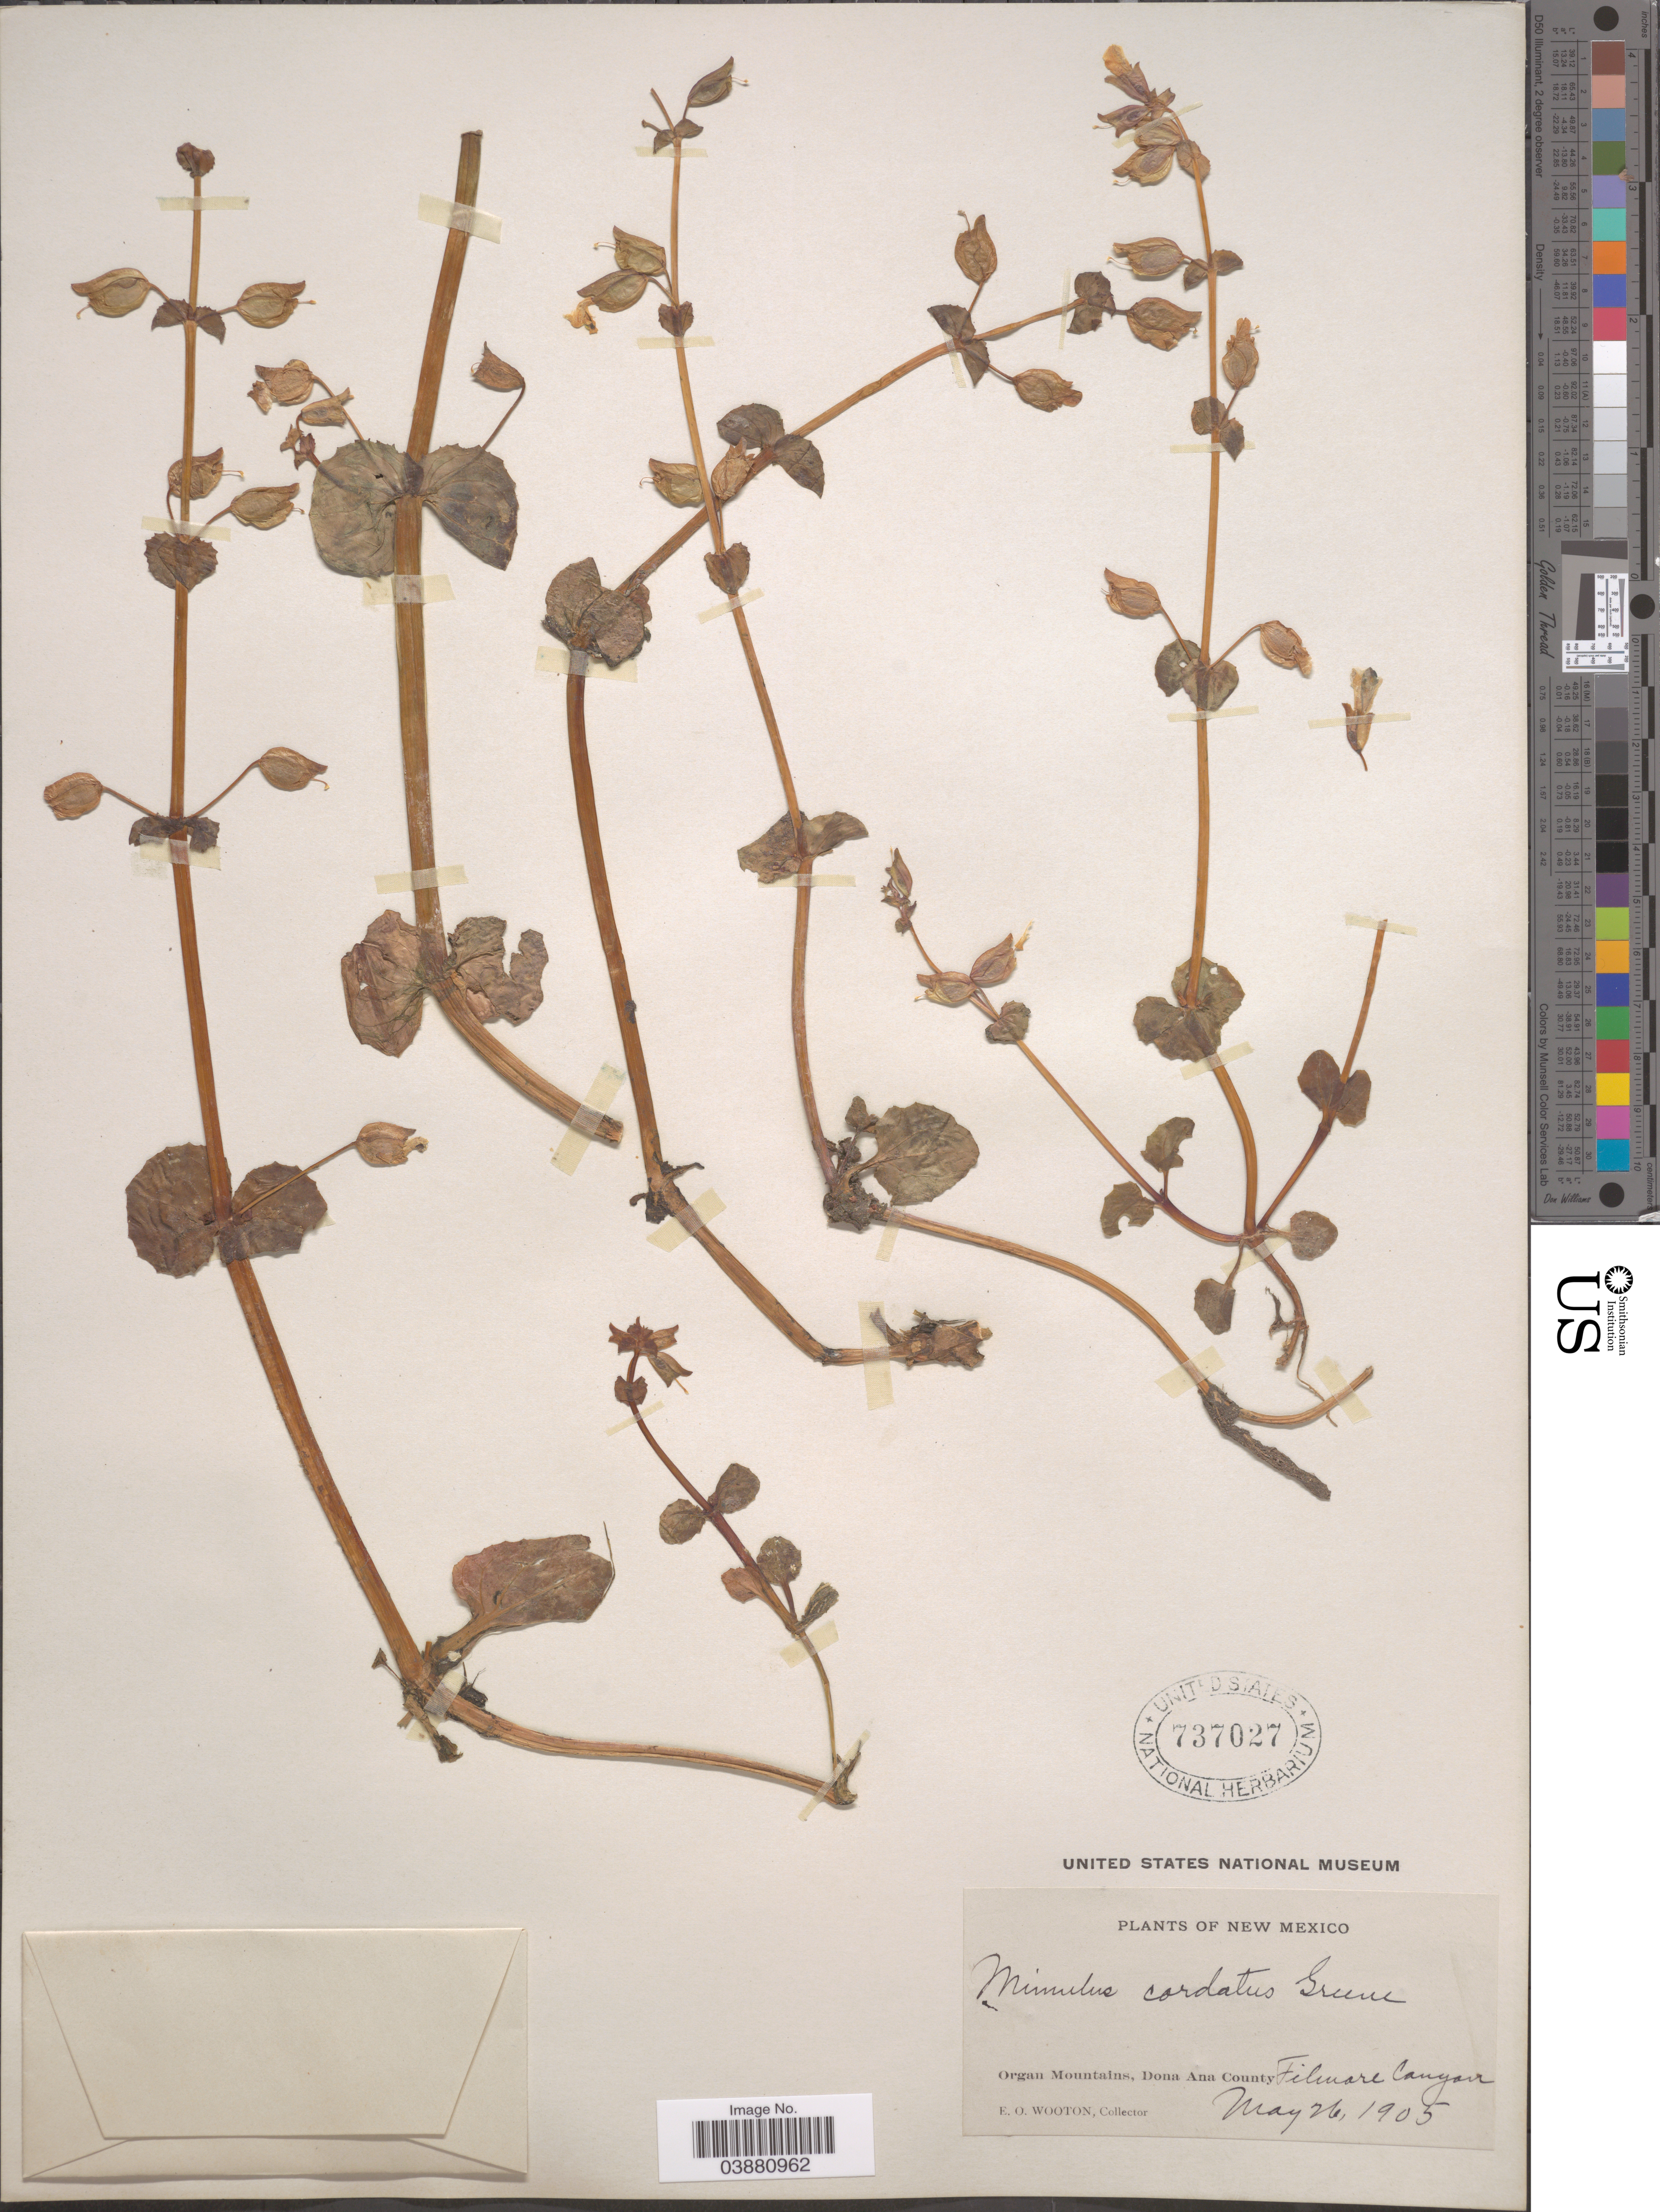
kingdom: Plantae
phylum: Tracheophyta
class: Magnoliopsida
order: Lamiales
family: Phrymaceae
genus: Mimulus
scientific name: Mimulus cordatus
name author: Greene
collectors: E. O. Wooton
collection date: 1905-05-26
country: United States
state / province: New Mexico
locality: Organ Mountains, Dona Ana County. Filmore Canyon.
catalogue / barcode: US 737027